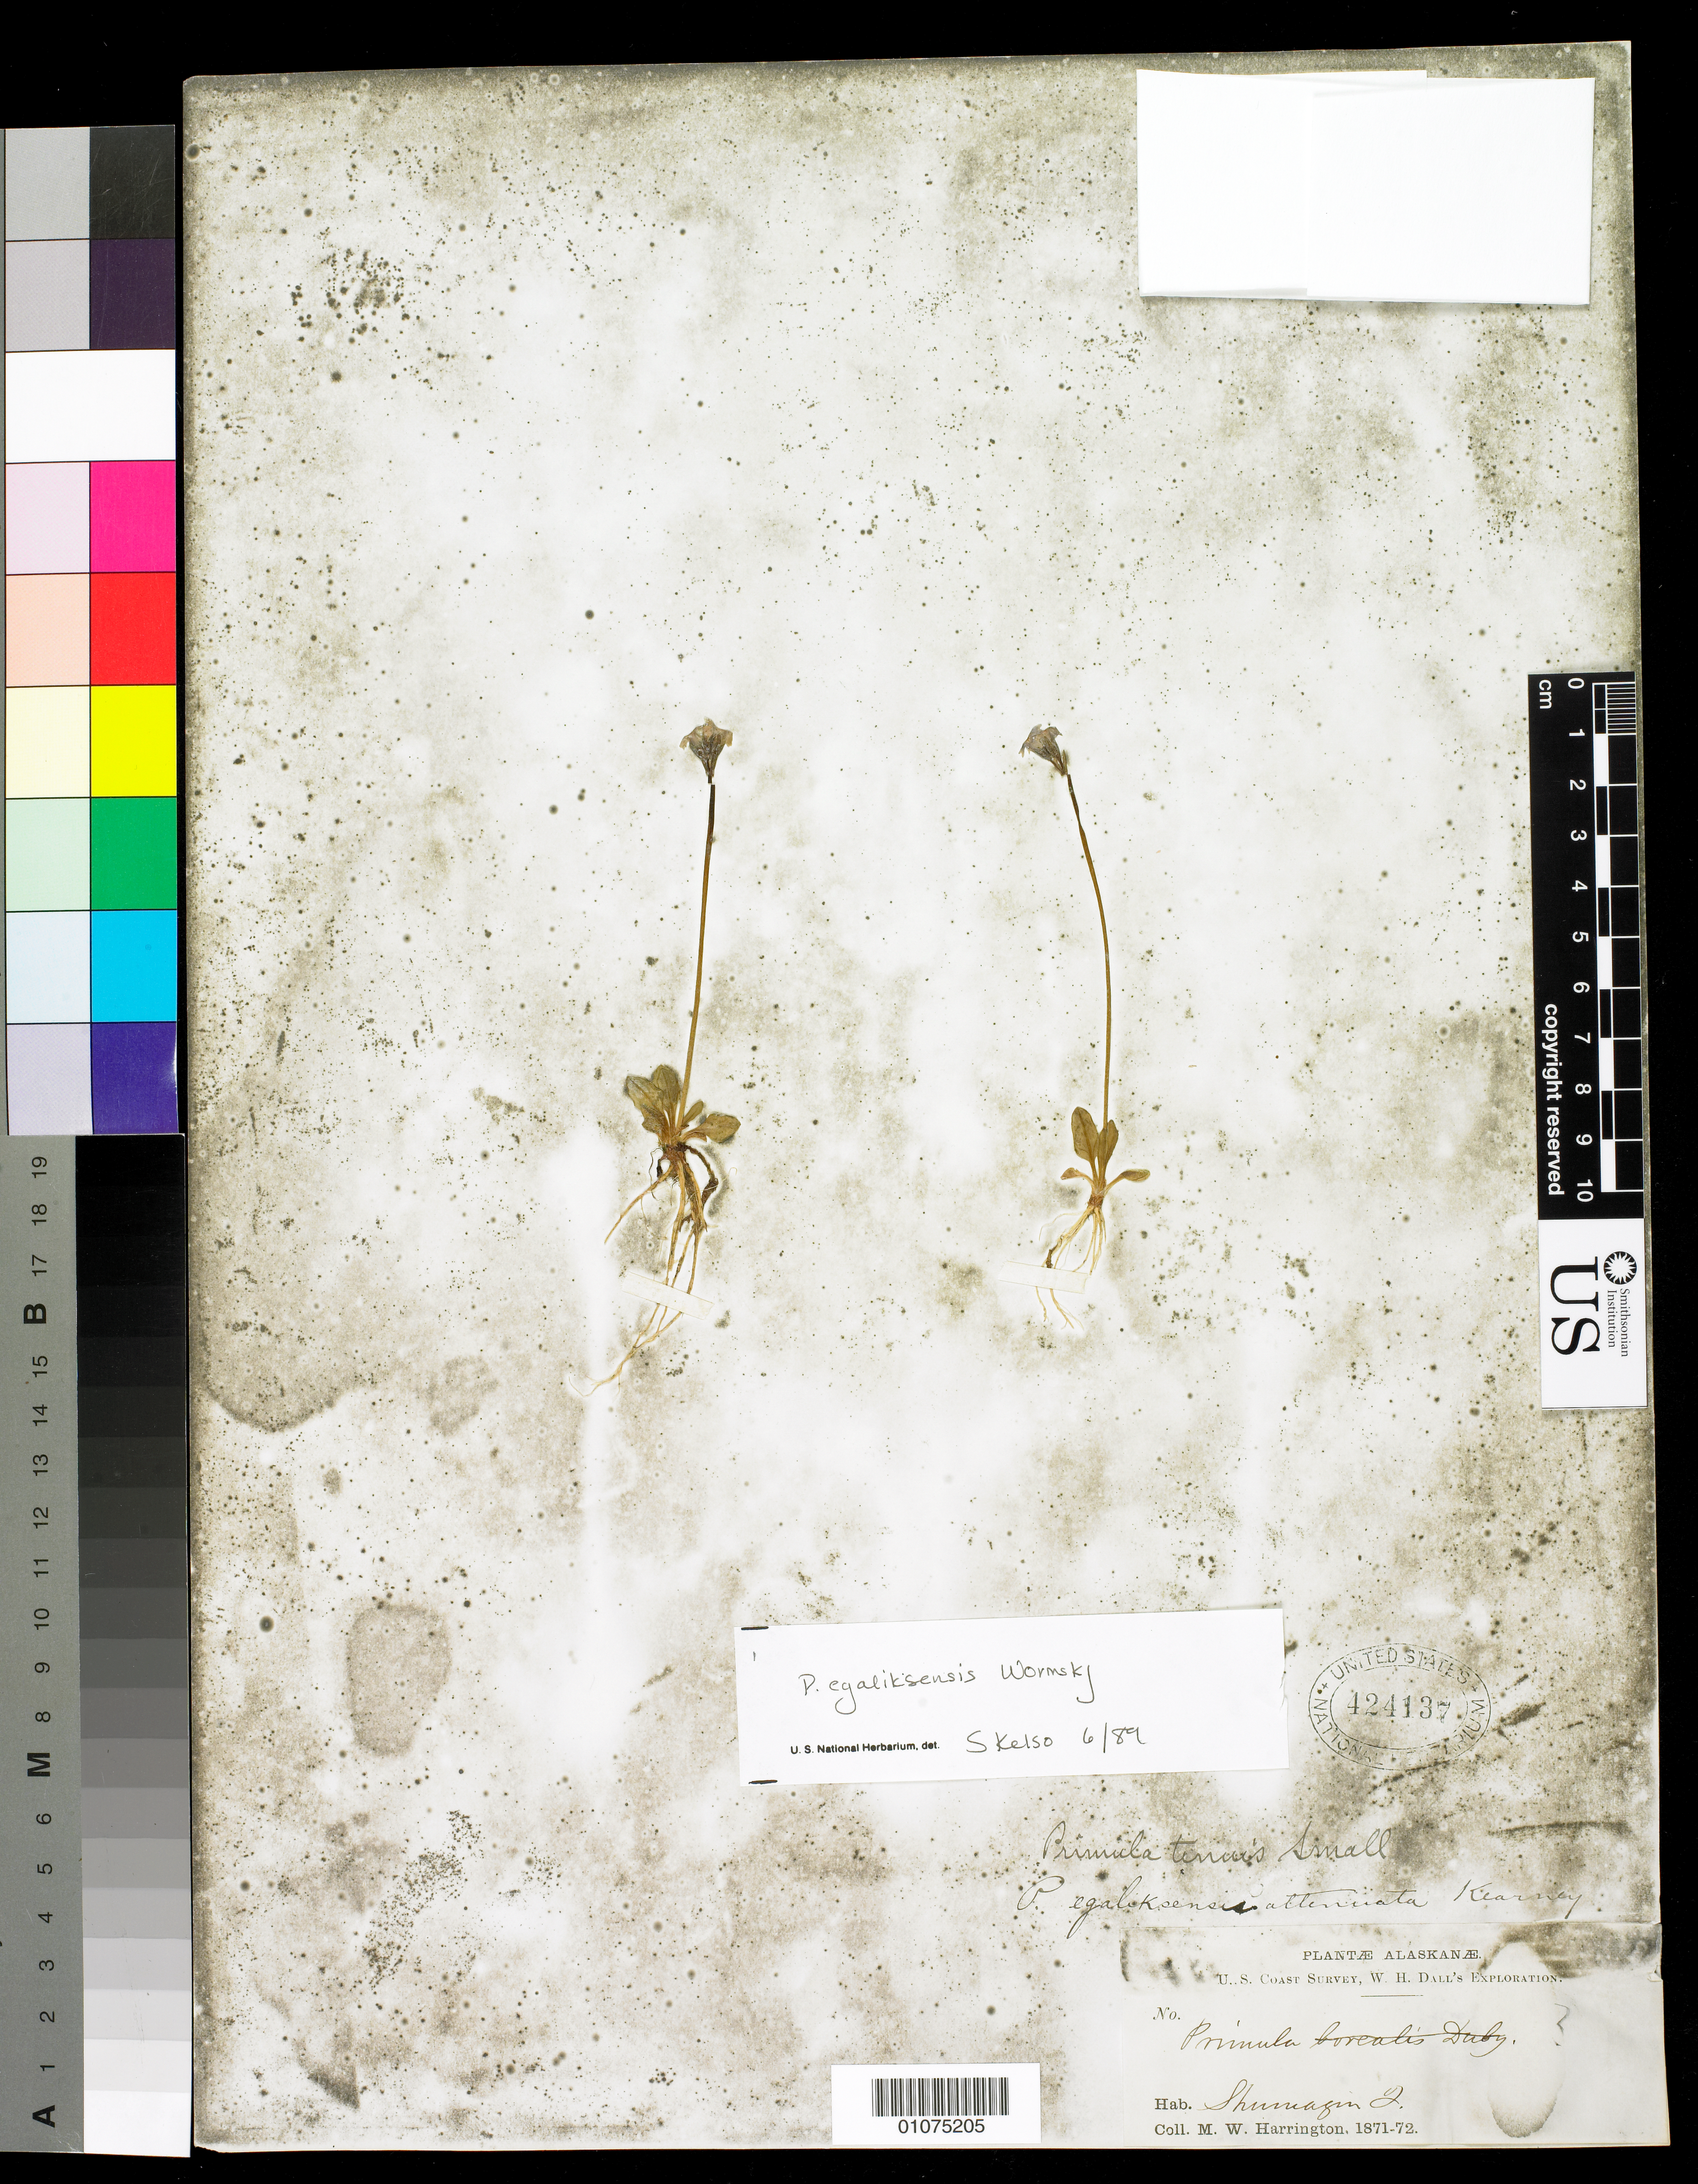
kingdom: Plantae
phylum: Tracheophyta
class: Magnoliopsida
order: Ericales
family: Primulaceae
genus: Primula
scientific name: Primula egaliksensis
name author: Wormsk.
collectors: M. W. Harrington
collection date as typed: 1871 to -- --- 1872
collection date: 1871/1872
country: United States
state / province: Alaska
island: Shumagin Islands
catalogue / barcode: US 424137